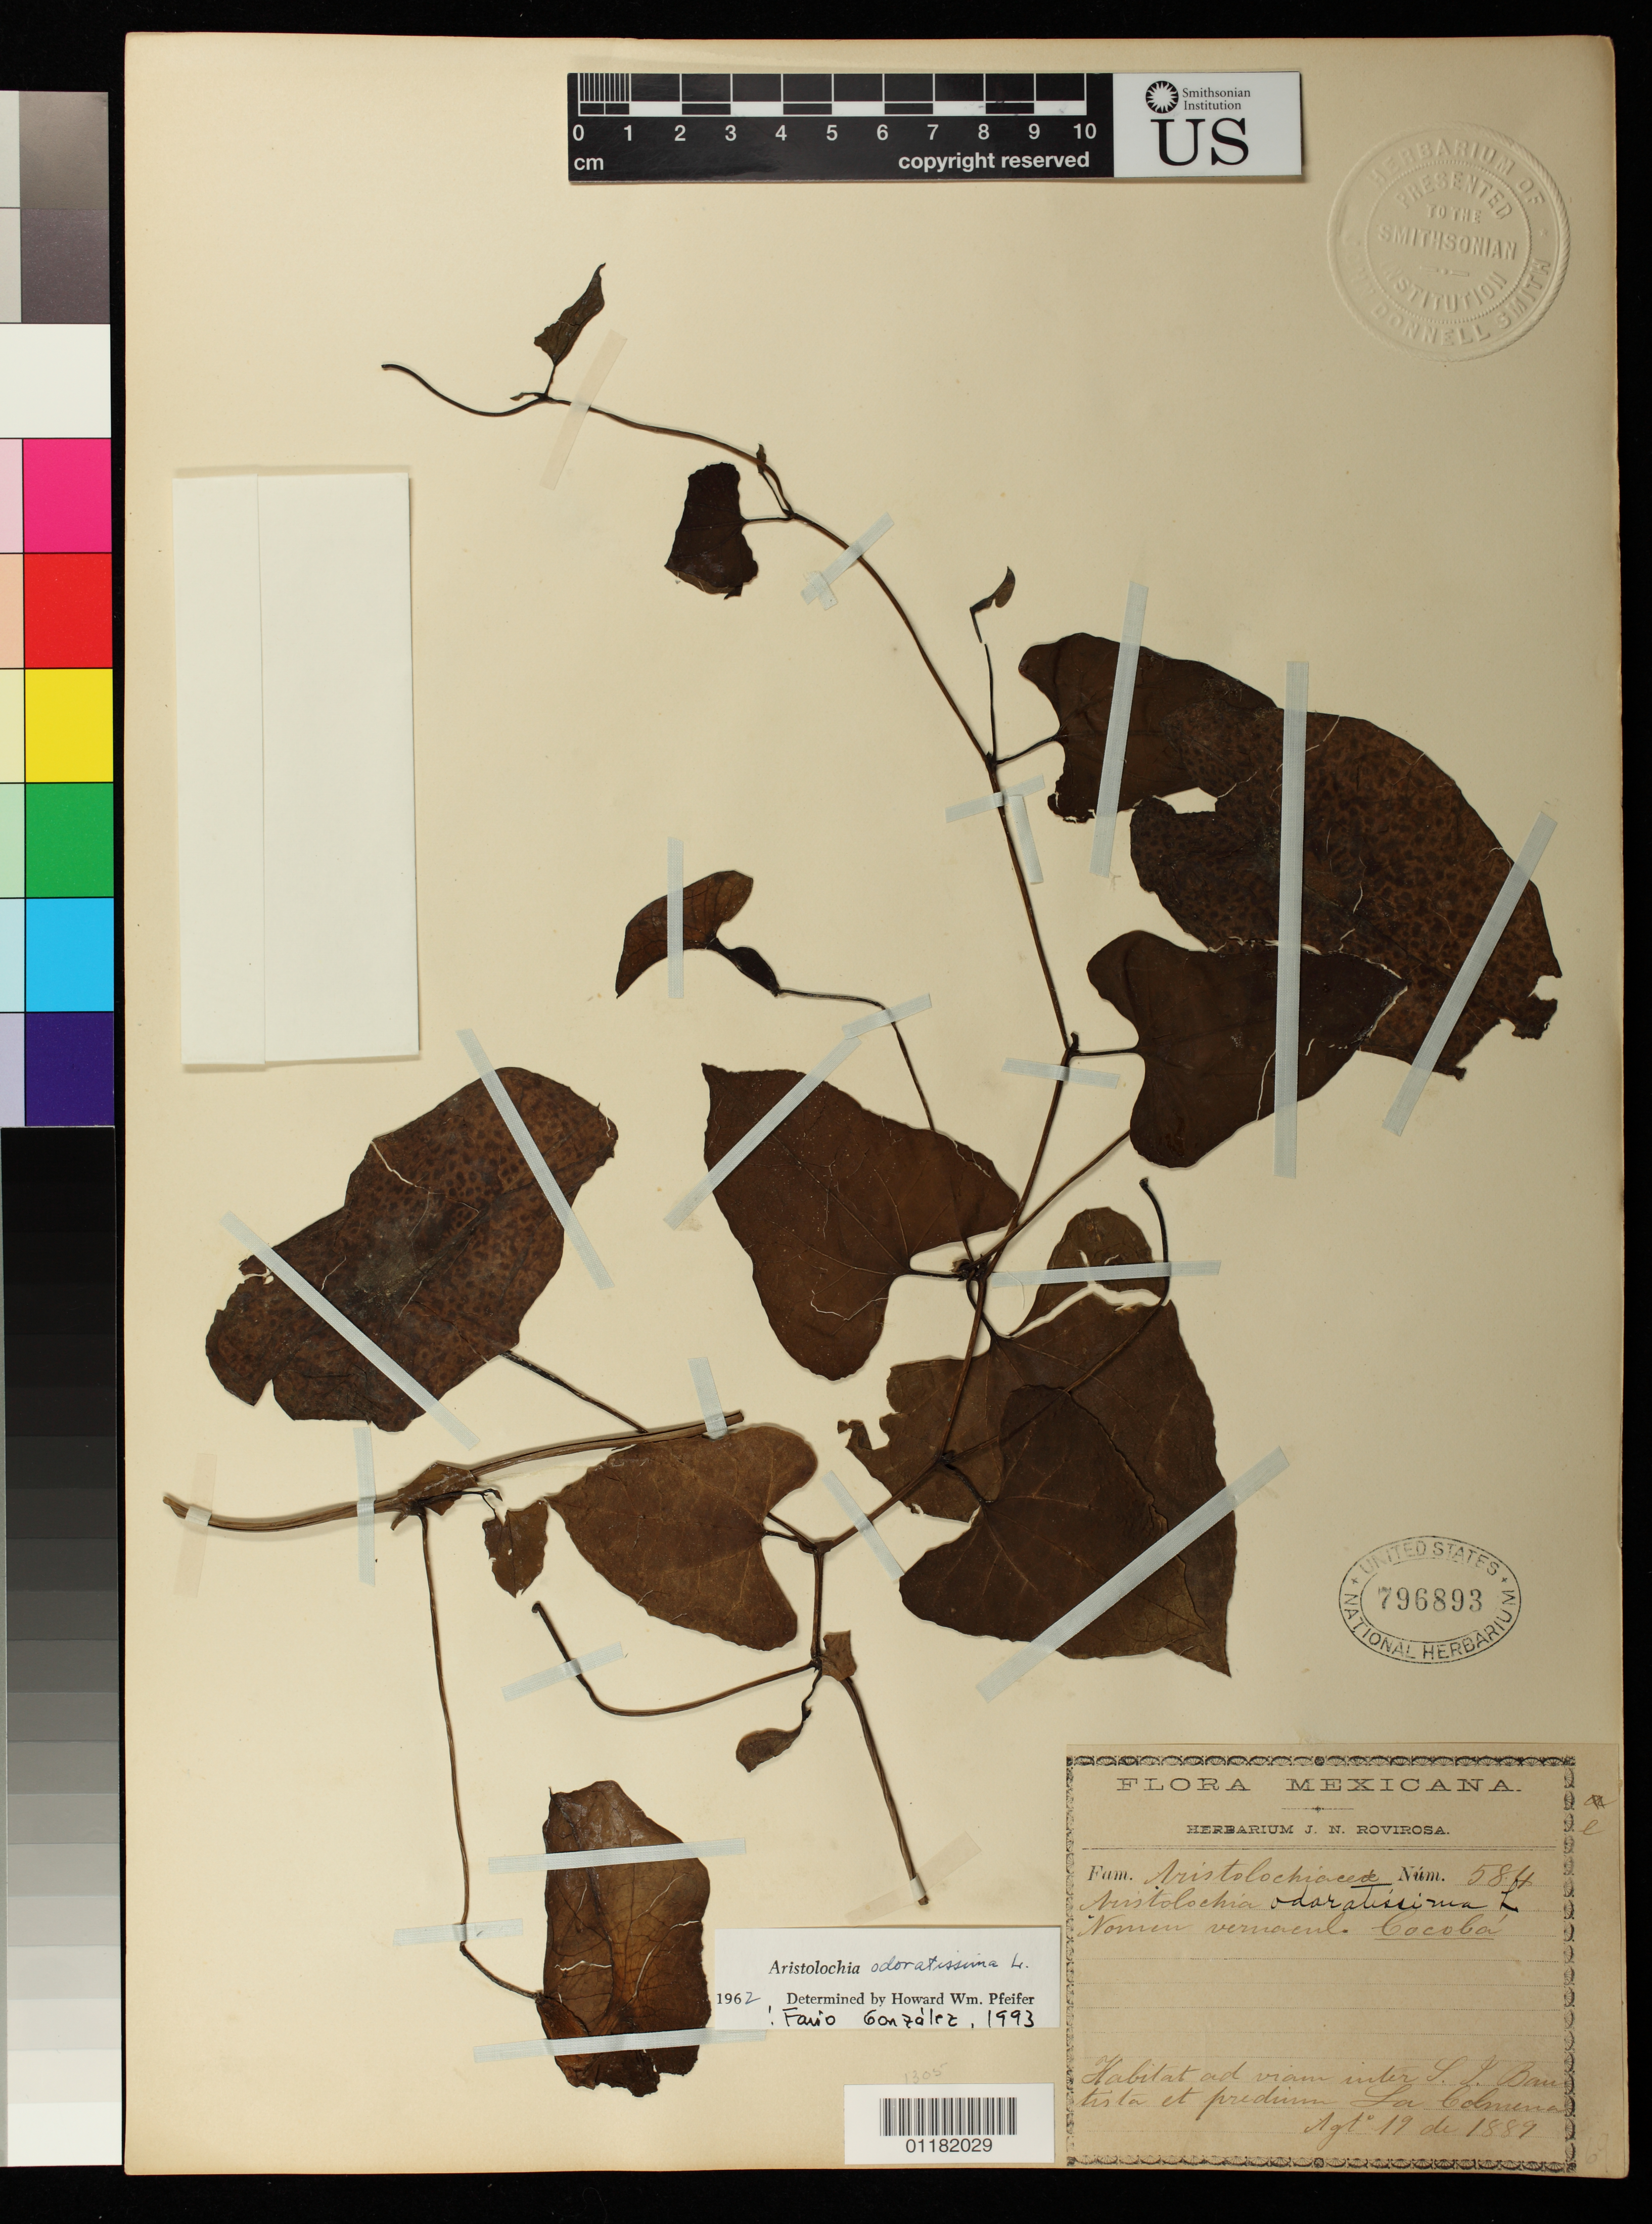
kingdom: Plantae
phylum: Tracheophyta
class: Magnoliopsida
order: Piperales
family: Aristolochiaceae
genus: Aristolochia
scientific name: Aristolochia odoratissima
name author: L.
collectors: J. N. Rovirosa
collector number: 584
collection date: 1889-08-19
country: Mexico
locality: La Colmena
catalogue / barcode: US 796893